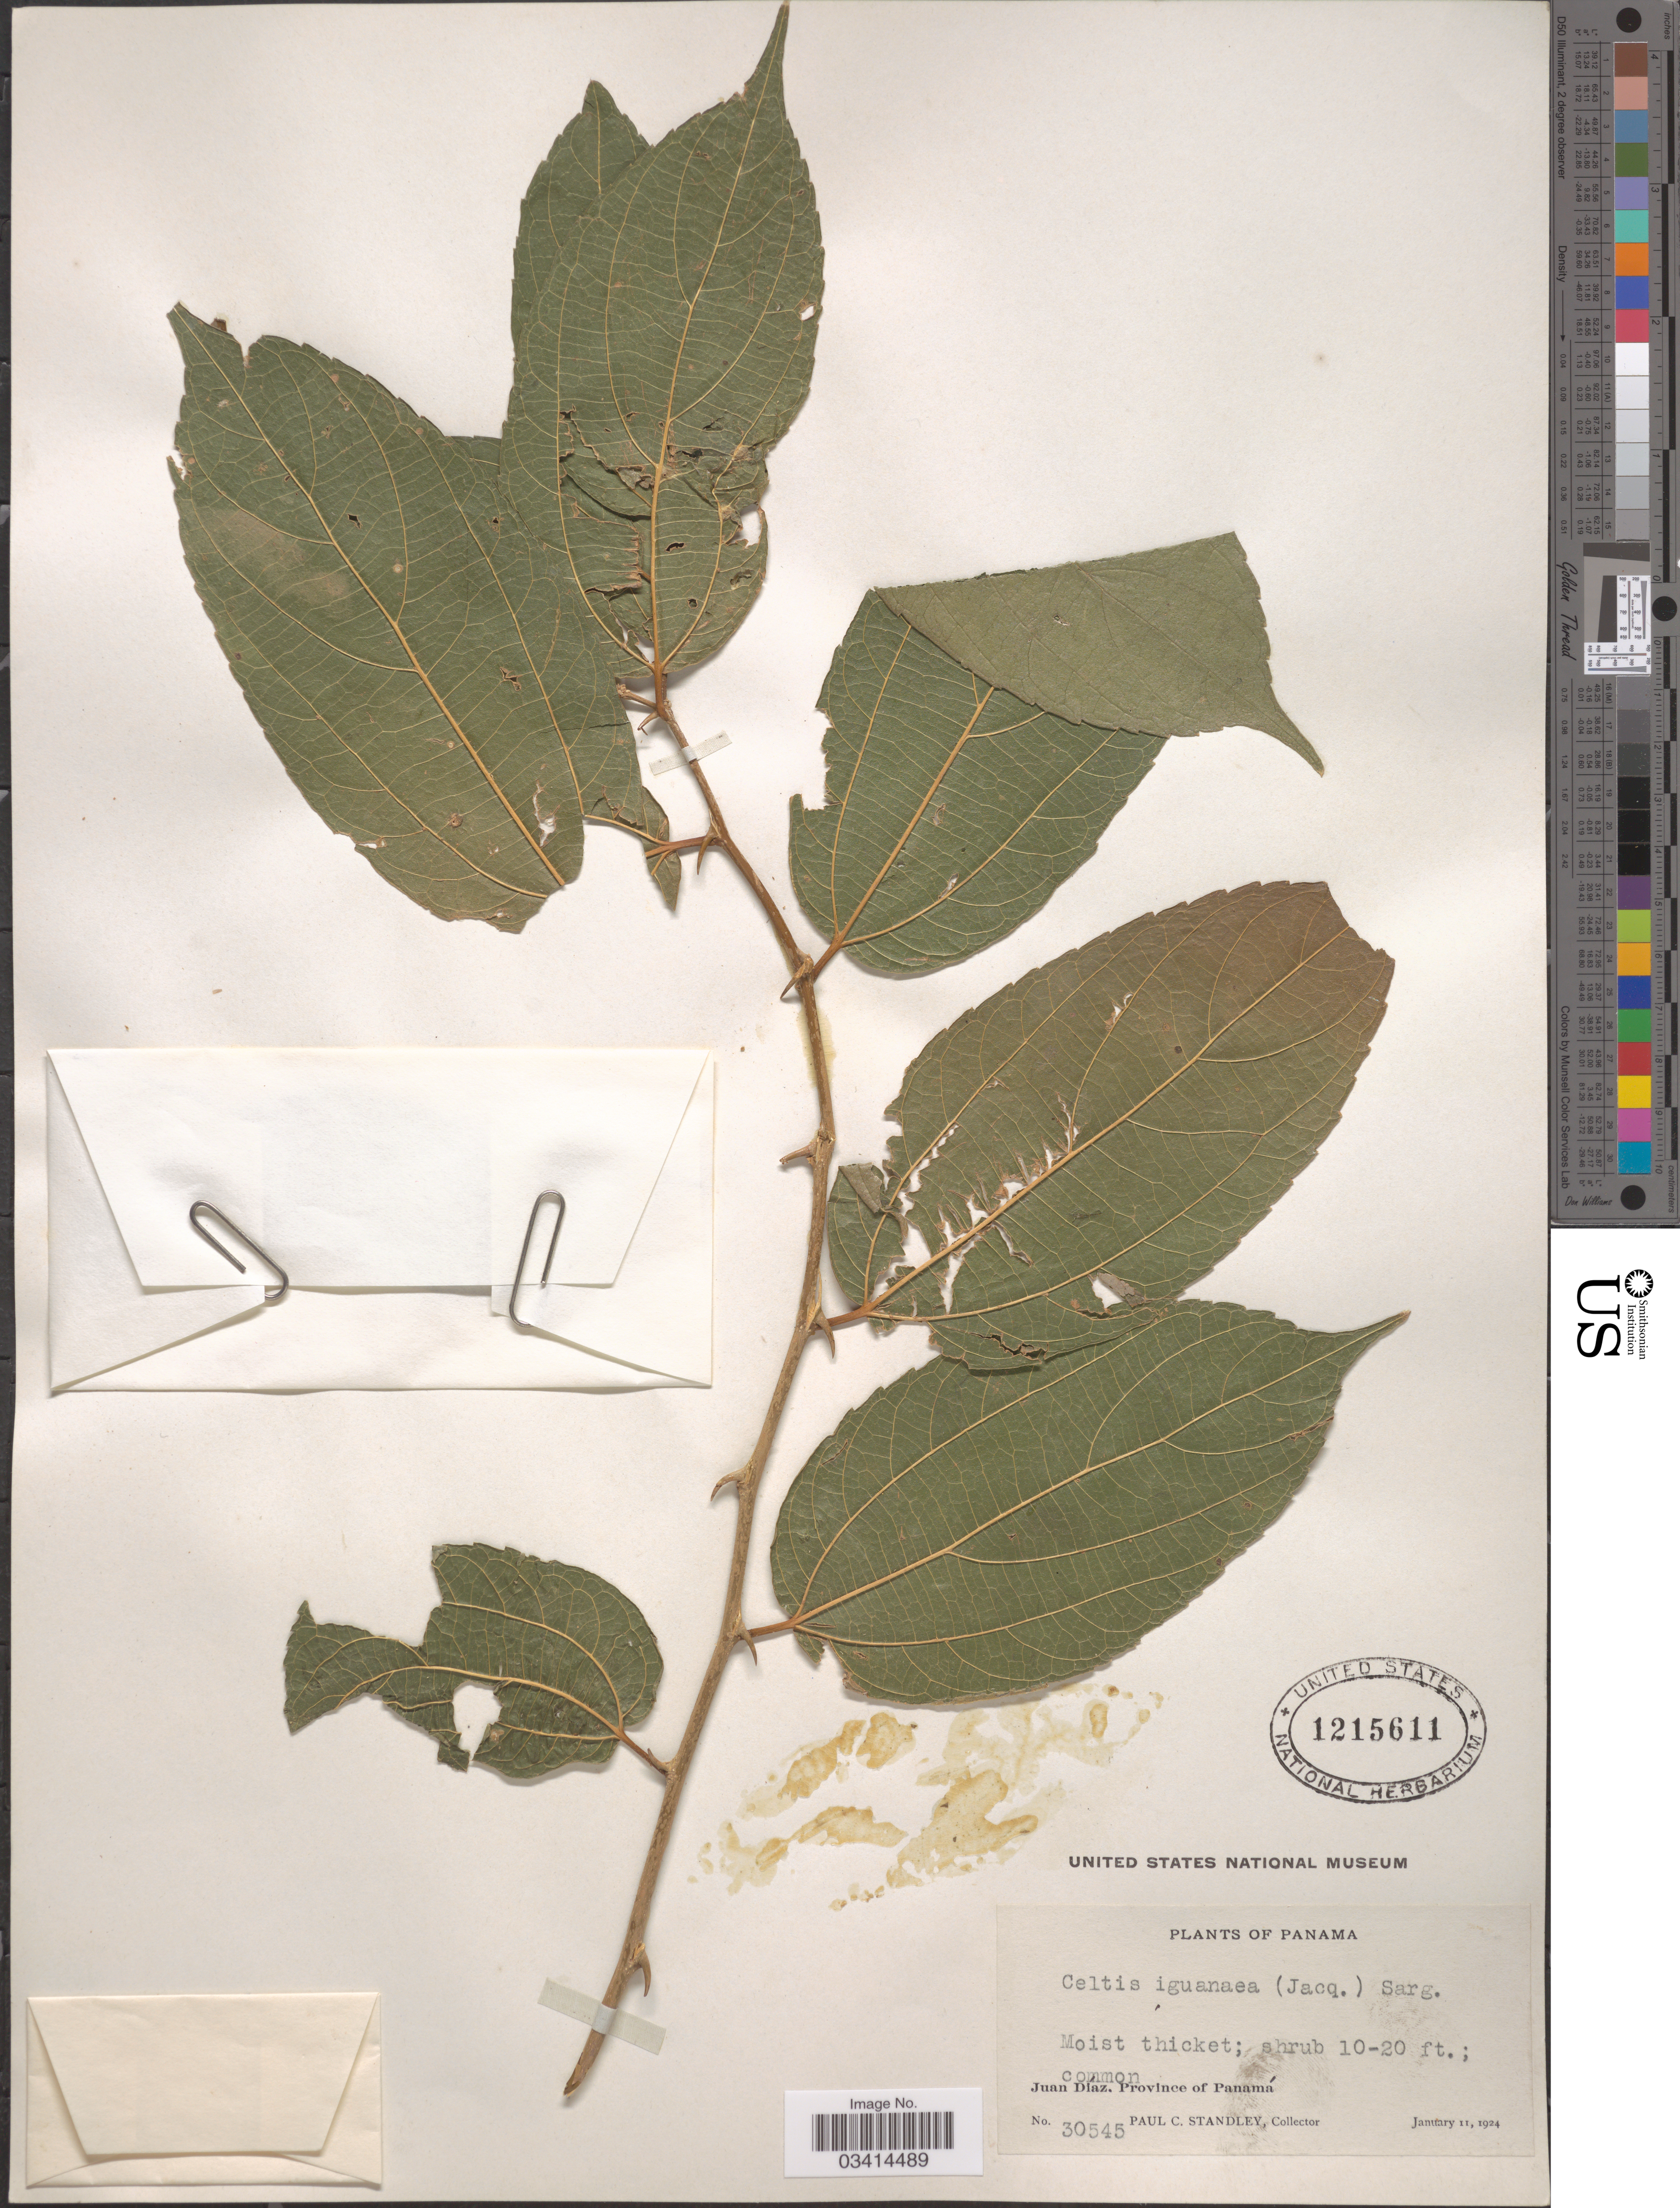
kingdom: Plantae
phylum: Tracheophyta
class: Magnoliopsida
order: Rosales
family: Cannabaceae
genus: Celtis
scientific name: Celtis iguanaea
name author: (Jacq.) Sarg.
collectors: P. C. Standley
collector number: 30545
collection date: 1924-01-11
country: Panama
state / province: Panamá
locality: Juan Díaz.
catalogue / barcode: US 1215611